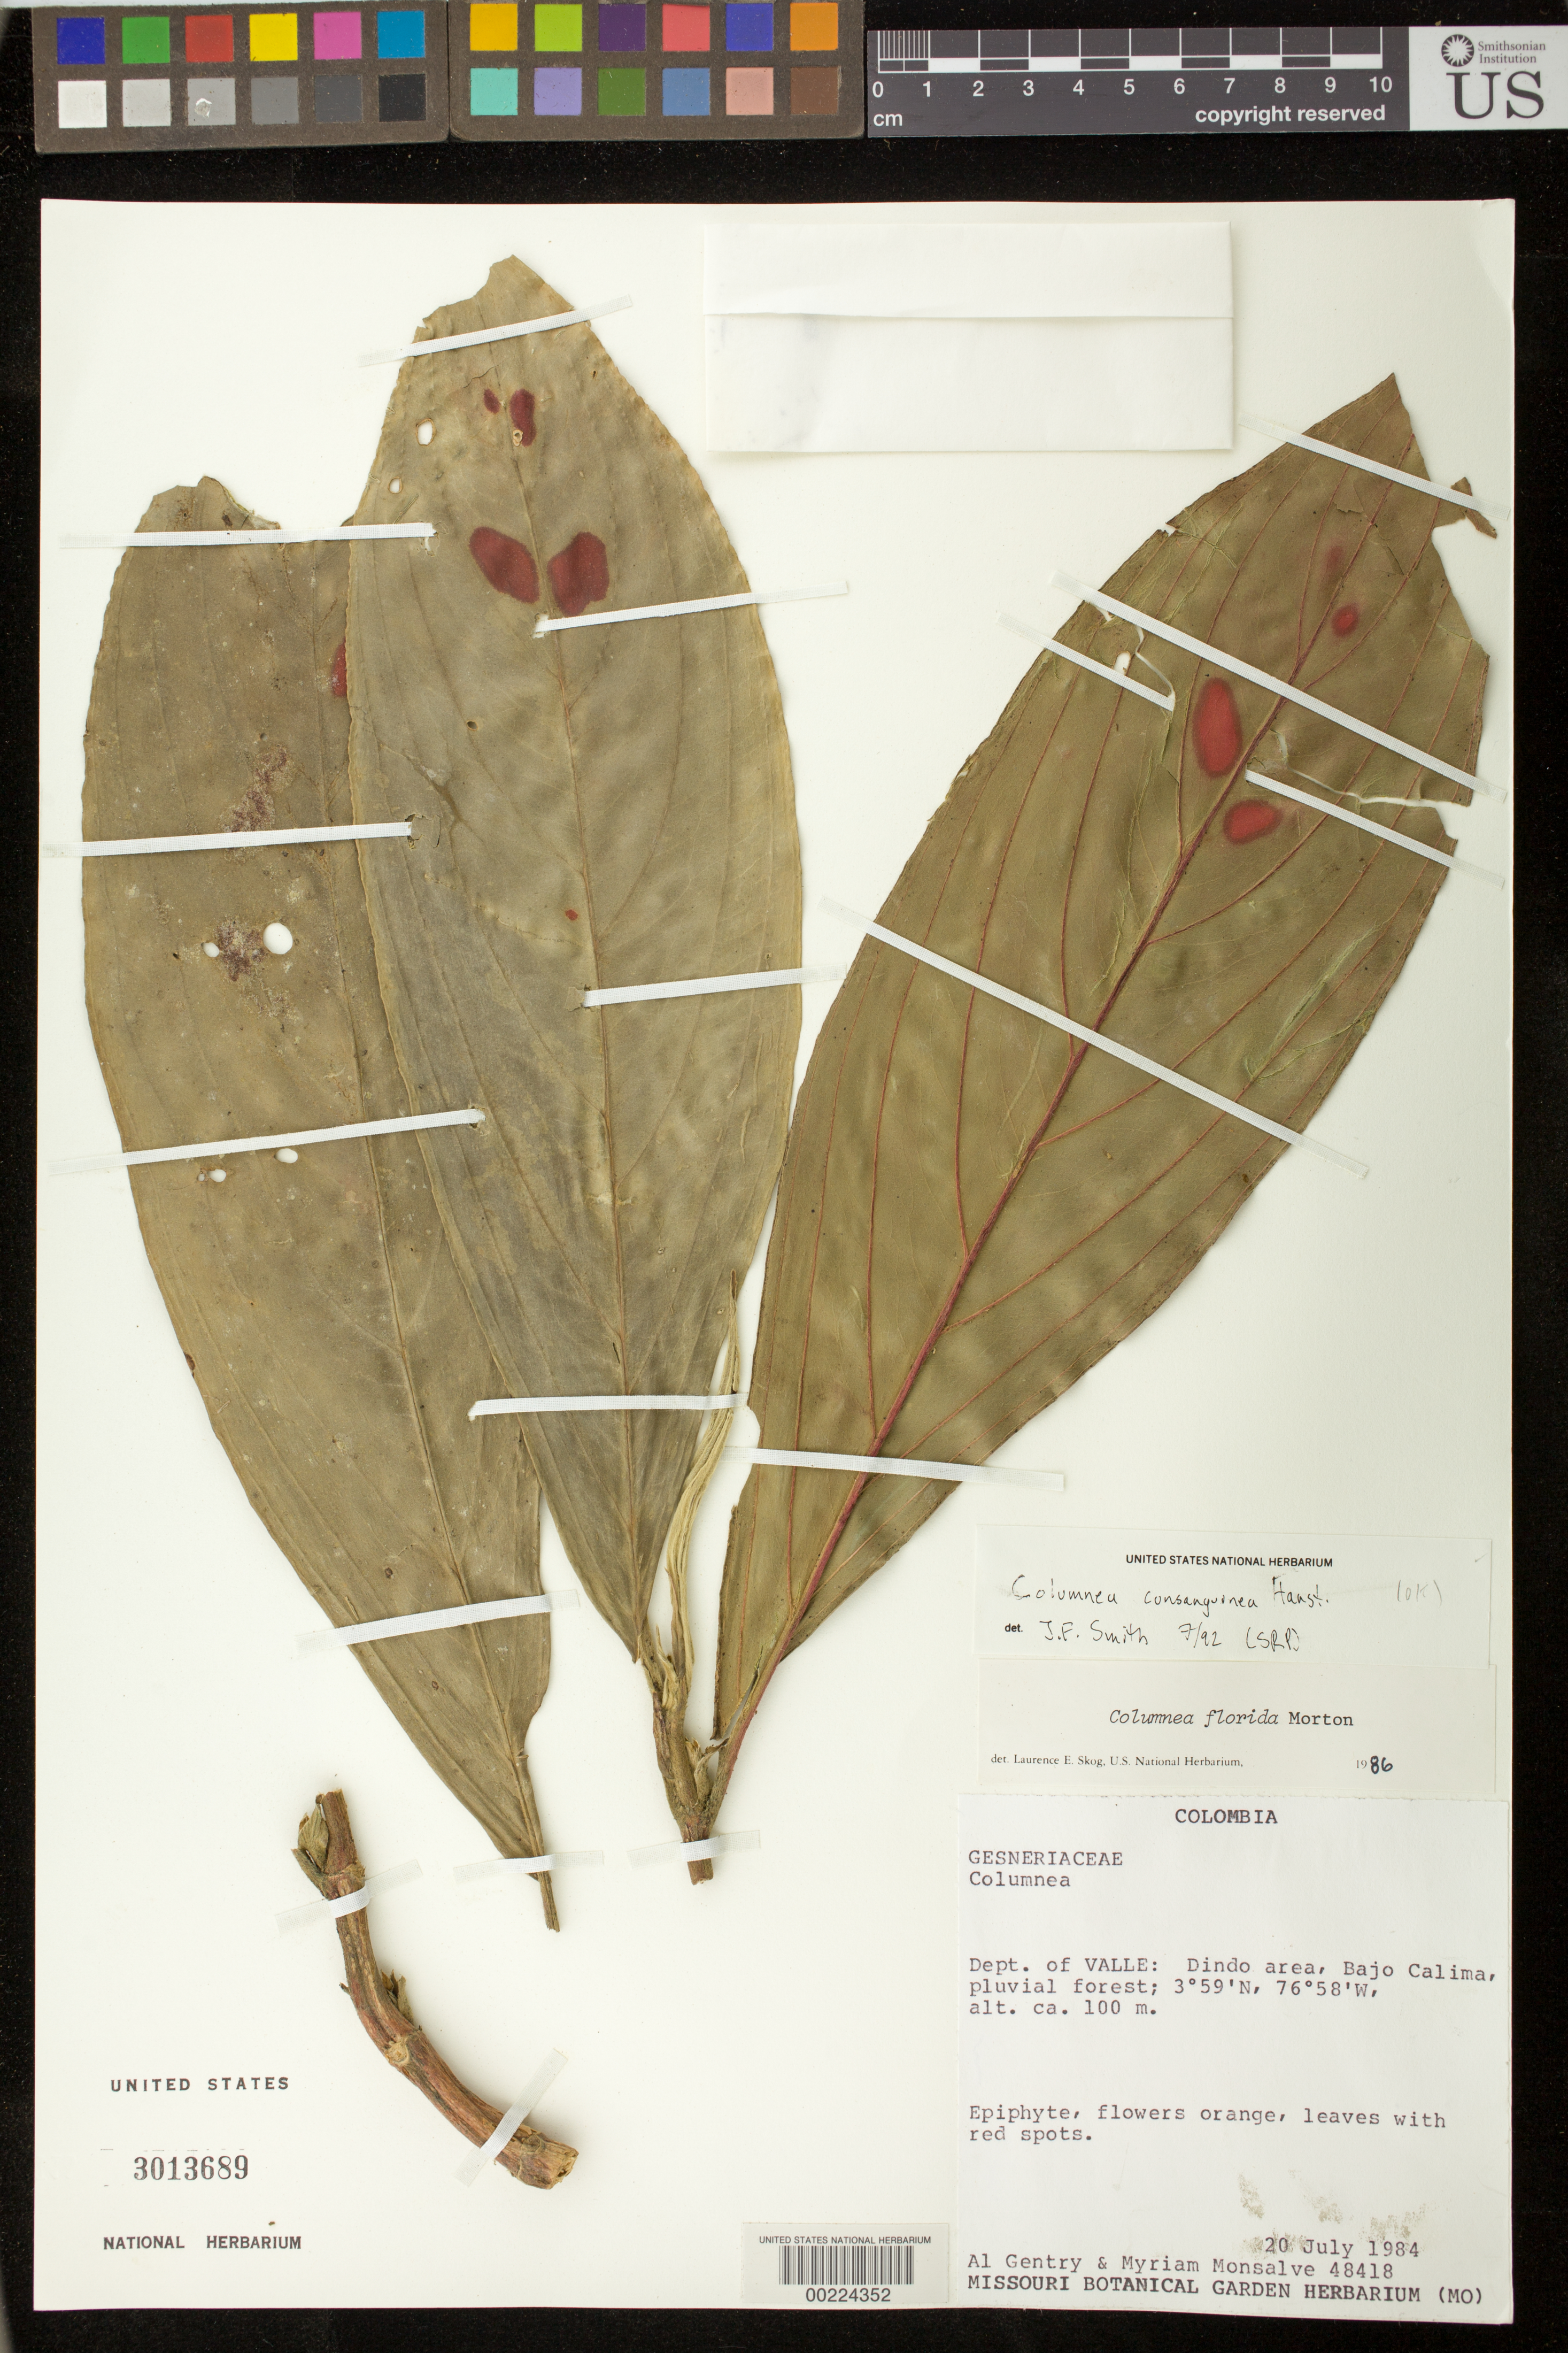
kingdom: Plantae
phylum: Tracheophyta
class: Magnoliopsida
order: Lamiales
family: Gesneriaceae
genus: Columnea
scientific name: Columnea consanguinea Hanst. var. consanguinea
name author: (Hanst.) Hanst.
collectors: A. H. Gentry & M. Monsalve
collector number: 48418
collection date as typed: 20 Jul 1984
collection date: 1984-07-20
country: Colombia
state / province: Valle del Cauca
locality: Dindo area, Bajo Calima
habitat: Pluvial forest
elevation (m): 100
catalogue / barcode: US 3013689